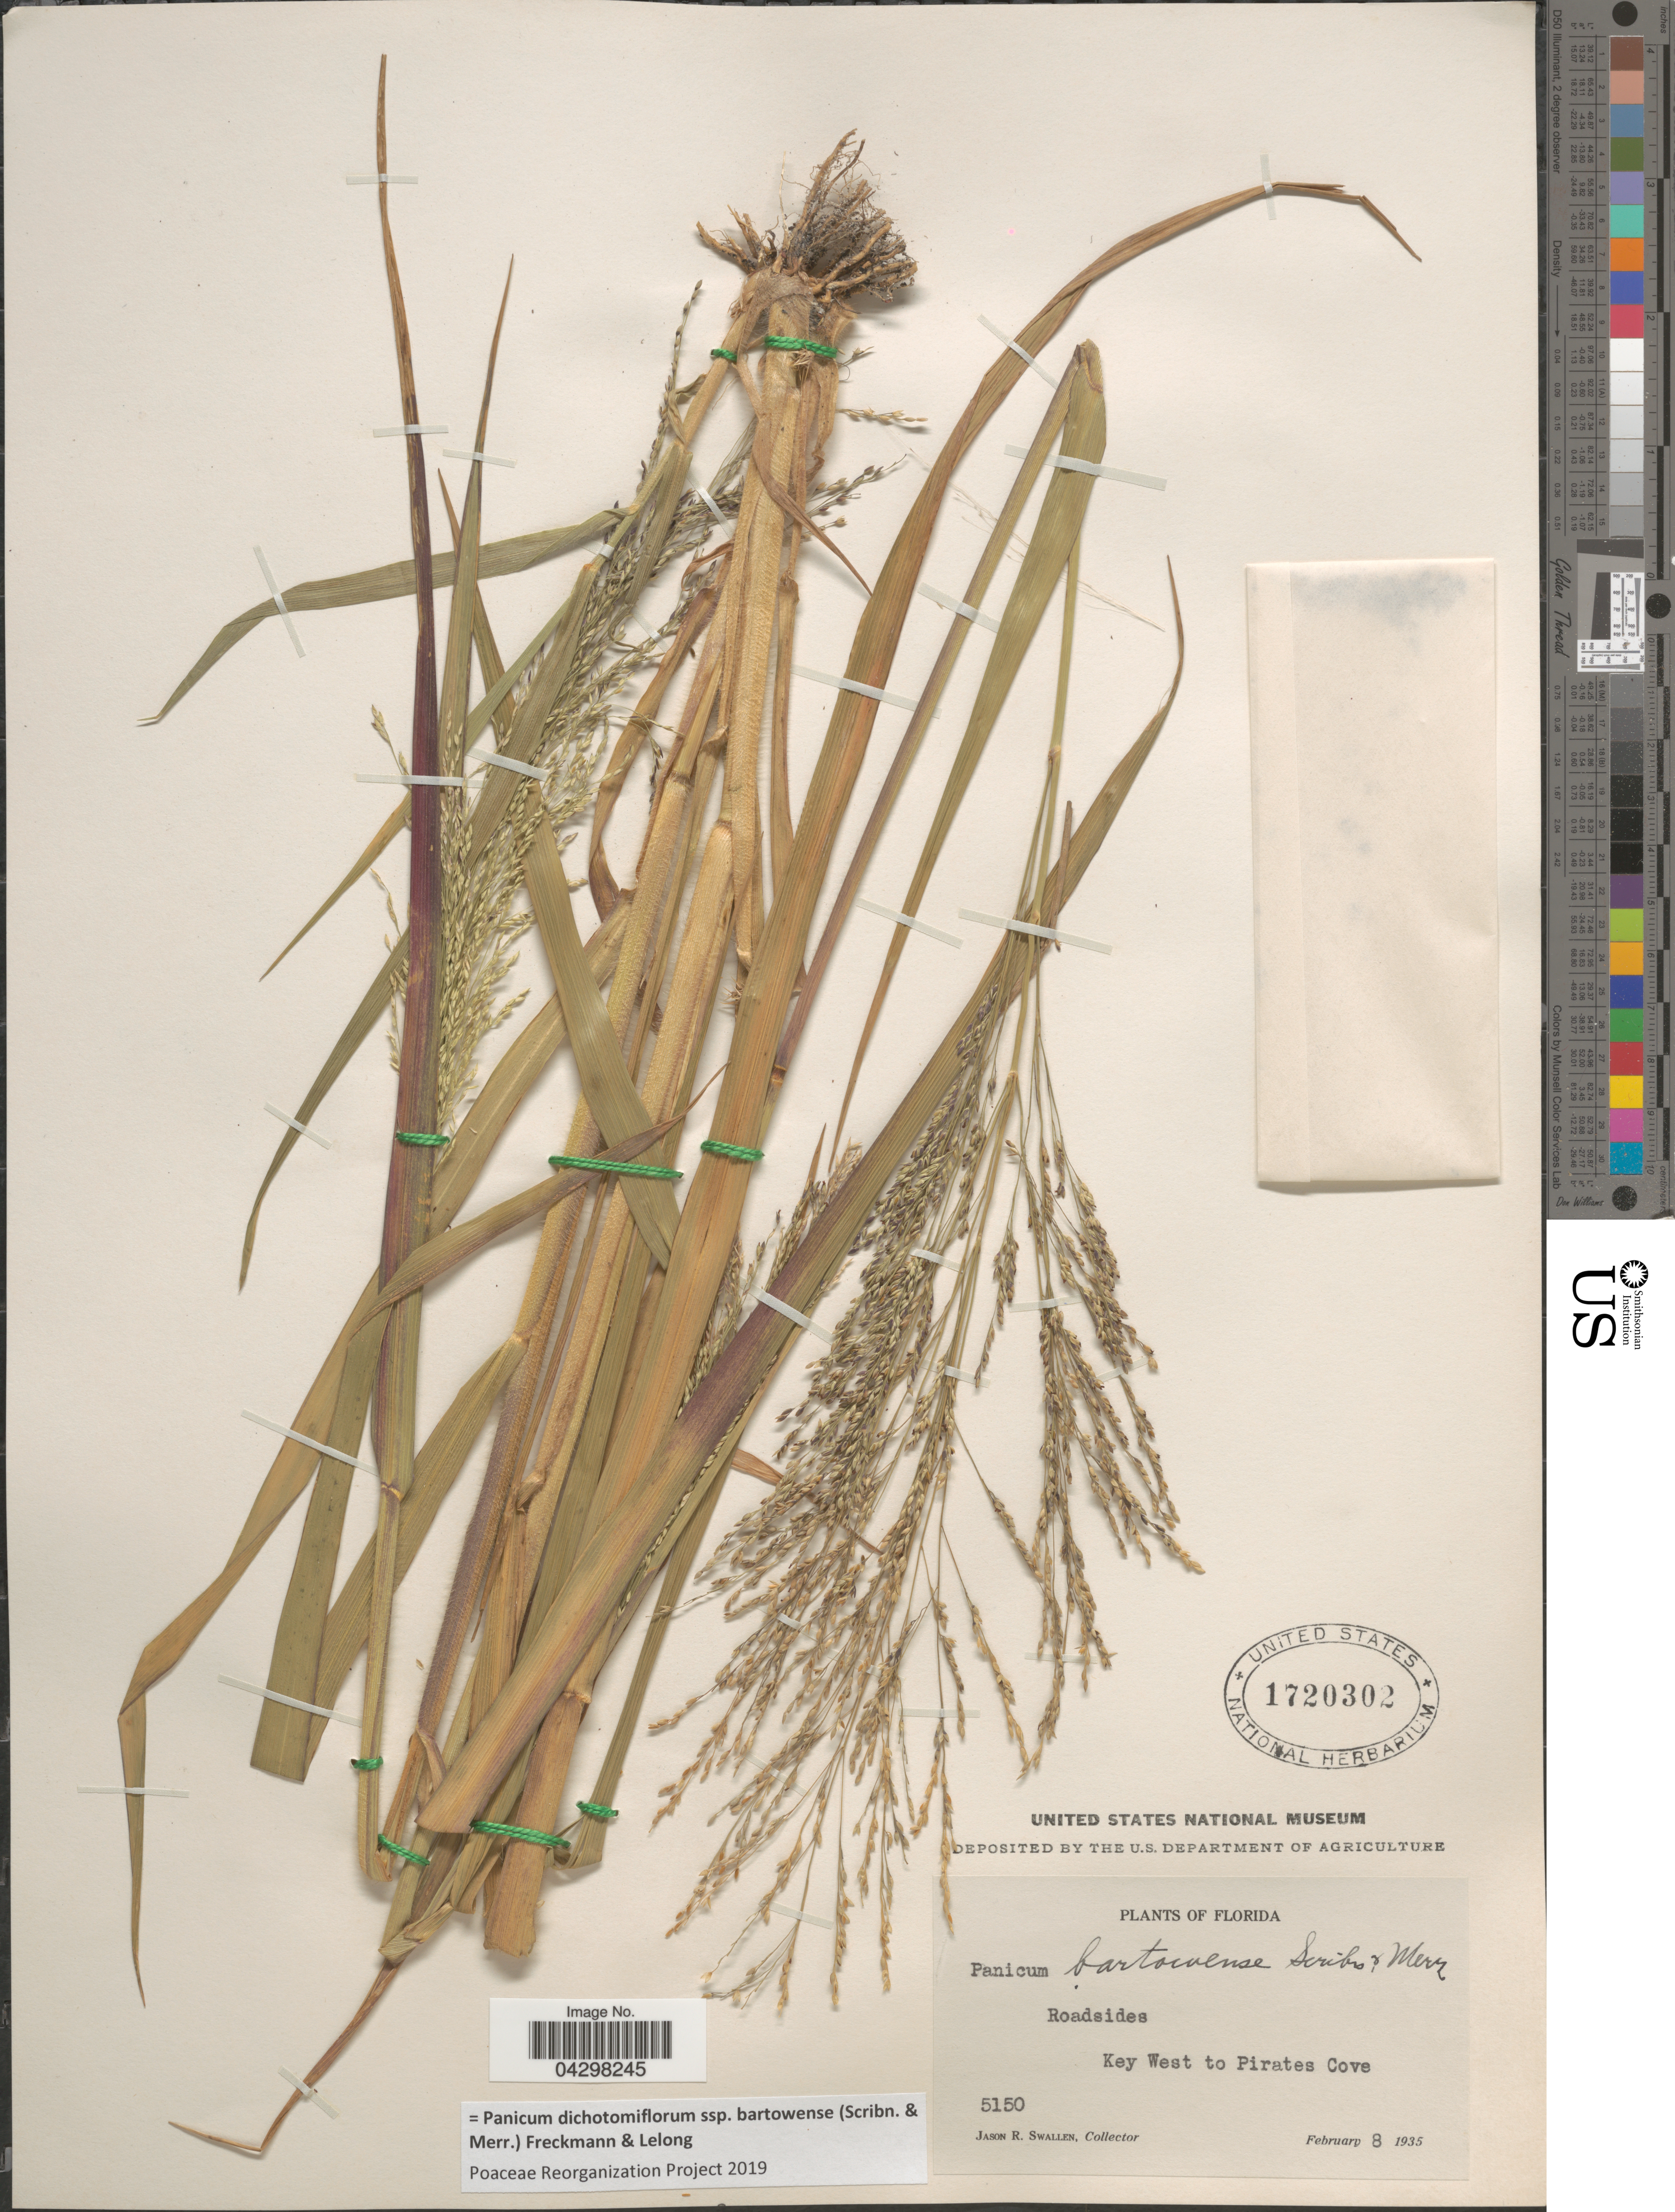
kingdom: Plantae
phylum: Tracheophyta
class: Liliopsida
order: Poales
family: Poaceae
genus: Panicum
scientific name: Panicum dichotomiflorum subsp. bartowense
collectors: J. R. Swallen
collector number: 5150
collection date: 1935-02-08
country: United States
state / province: Florida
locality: Roadsides. Key West to Pirates Cove.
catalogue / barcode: US 1720302